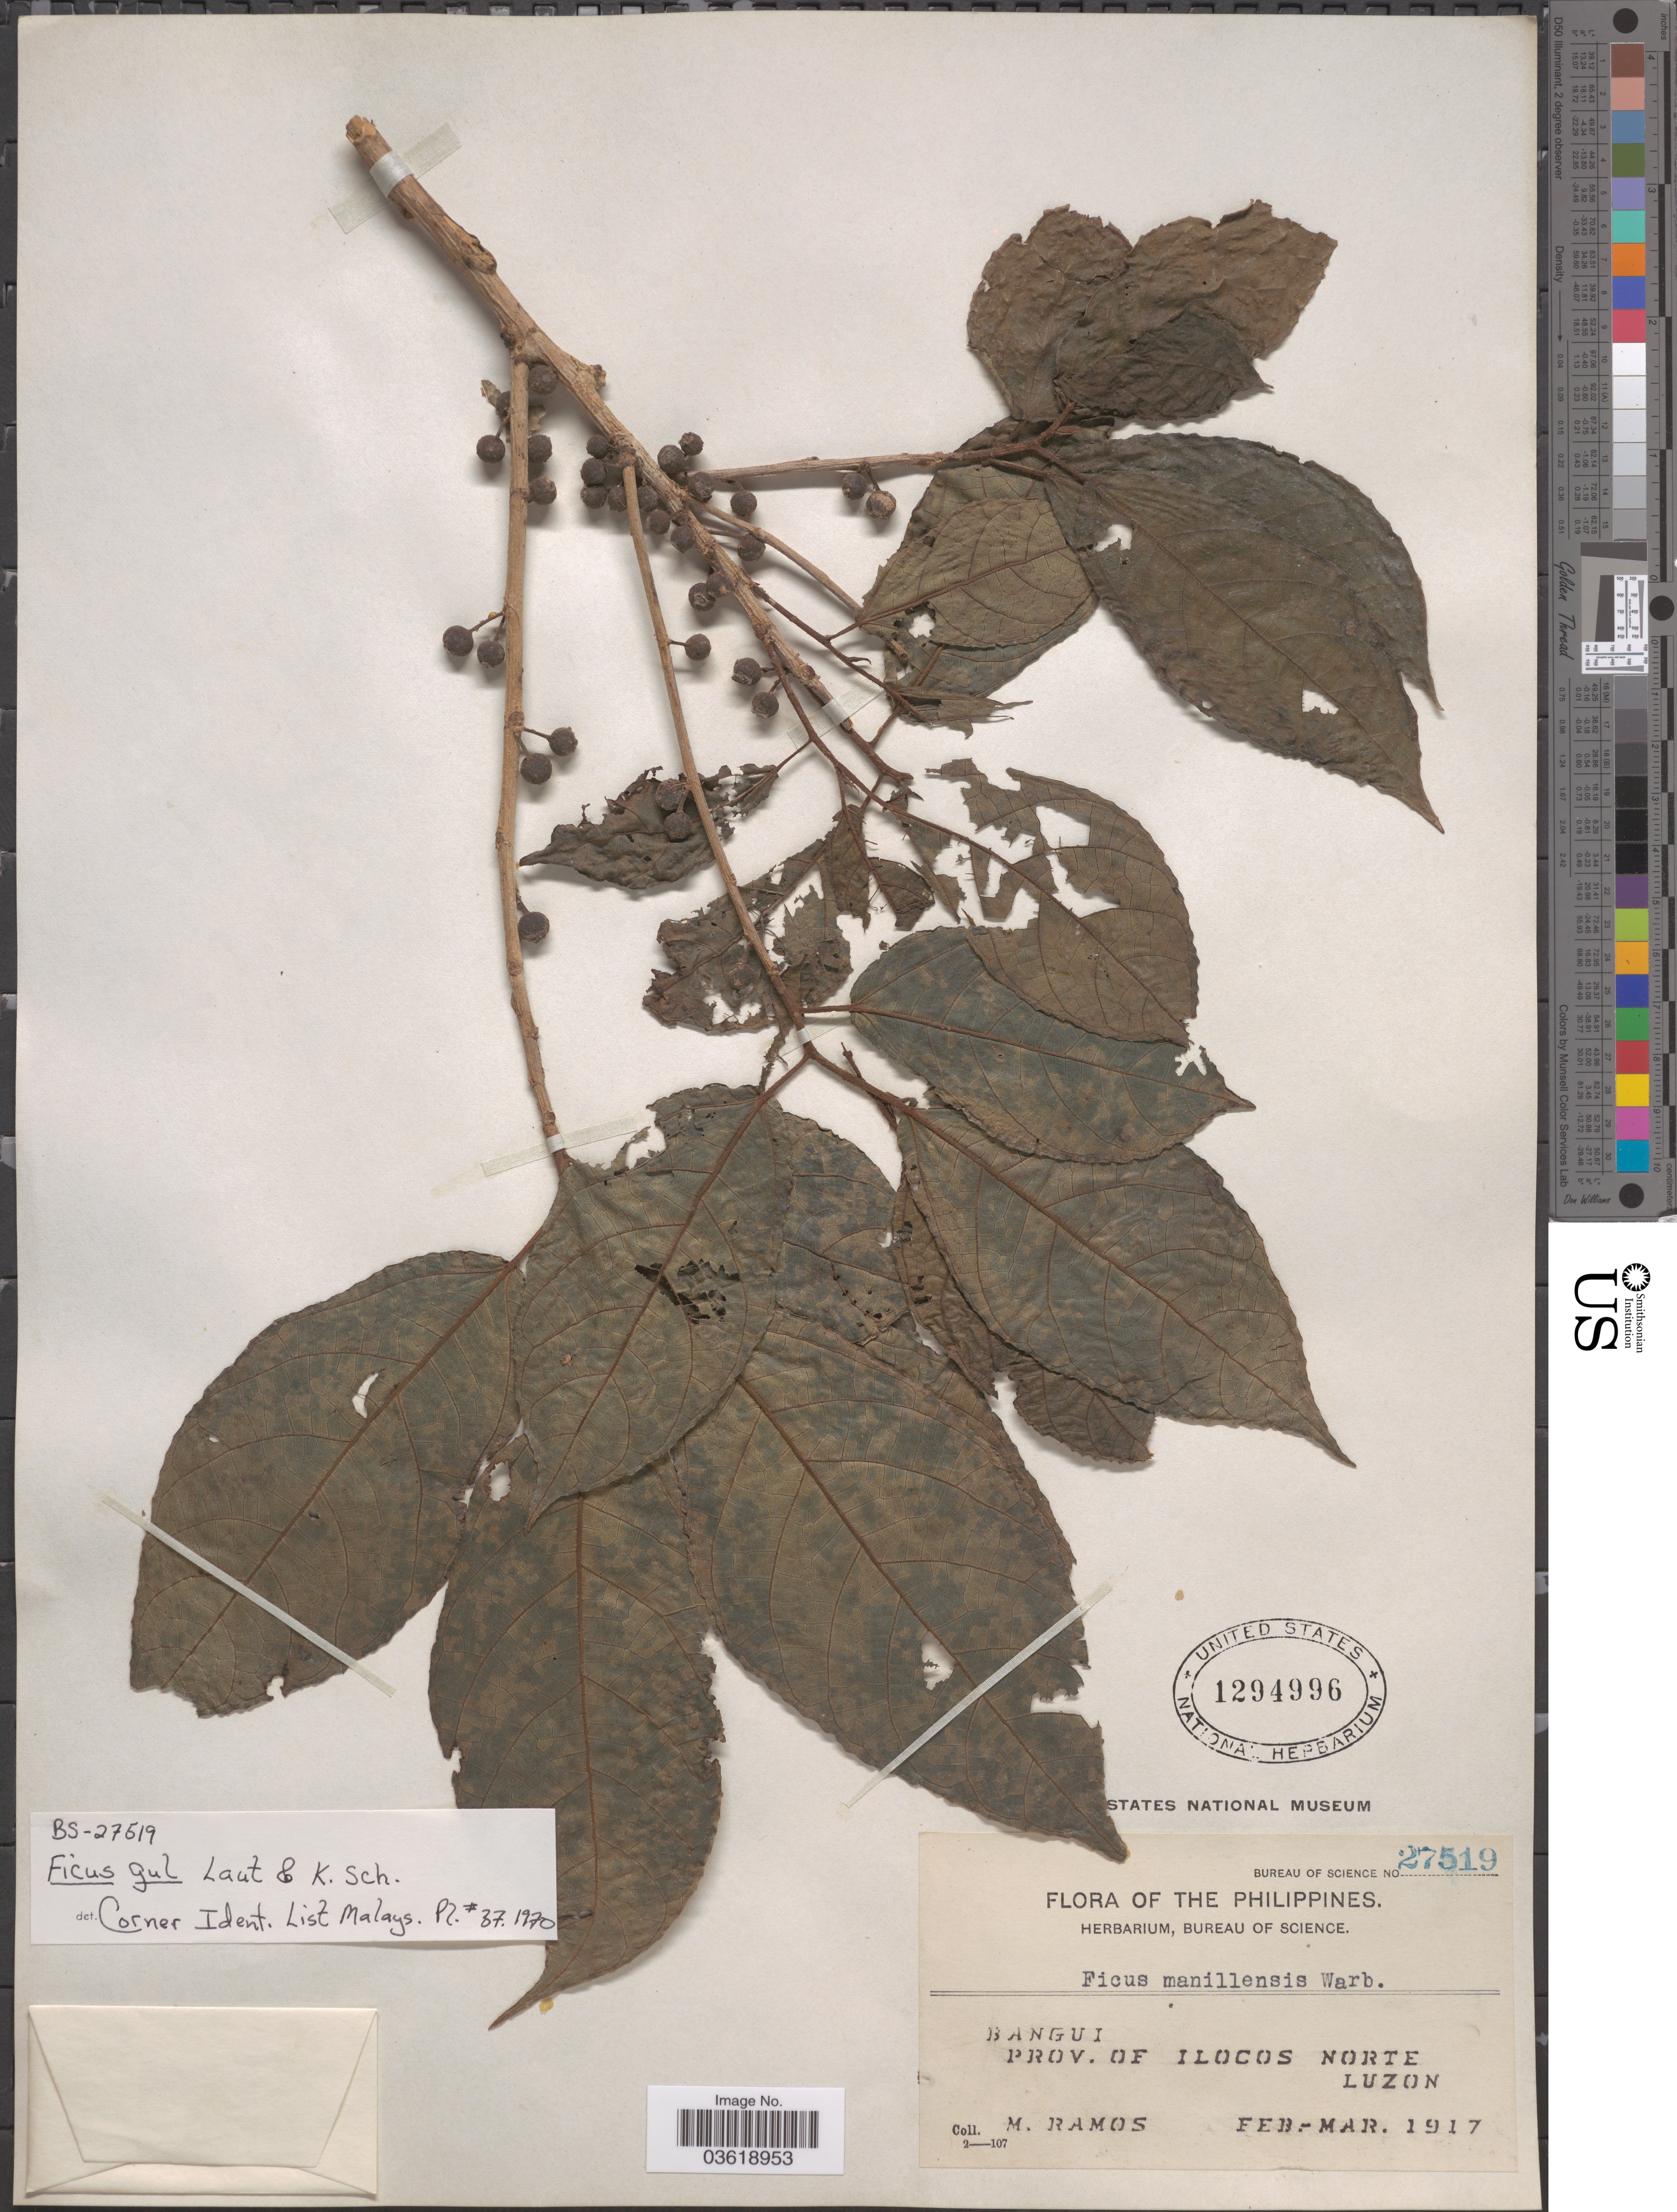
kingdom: Plantae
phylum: Tracheophyta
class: Magnoliopsida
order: Rosales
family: Moraceae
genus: Ficus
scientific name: Ficus gul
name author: Lauterb. & K. Schum.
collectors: M. Ramos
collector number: Bureau of Science 27519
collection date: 1917-02/1917-03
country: Philippines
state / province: Ilocos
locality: Bangui. Prov. of Ilocos Norte. Luzon.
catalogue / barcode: US 1294996